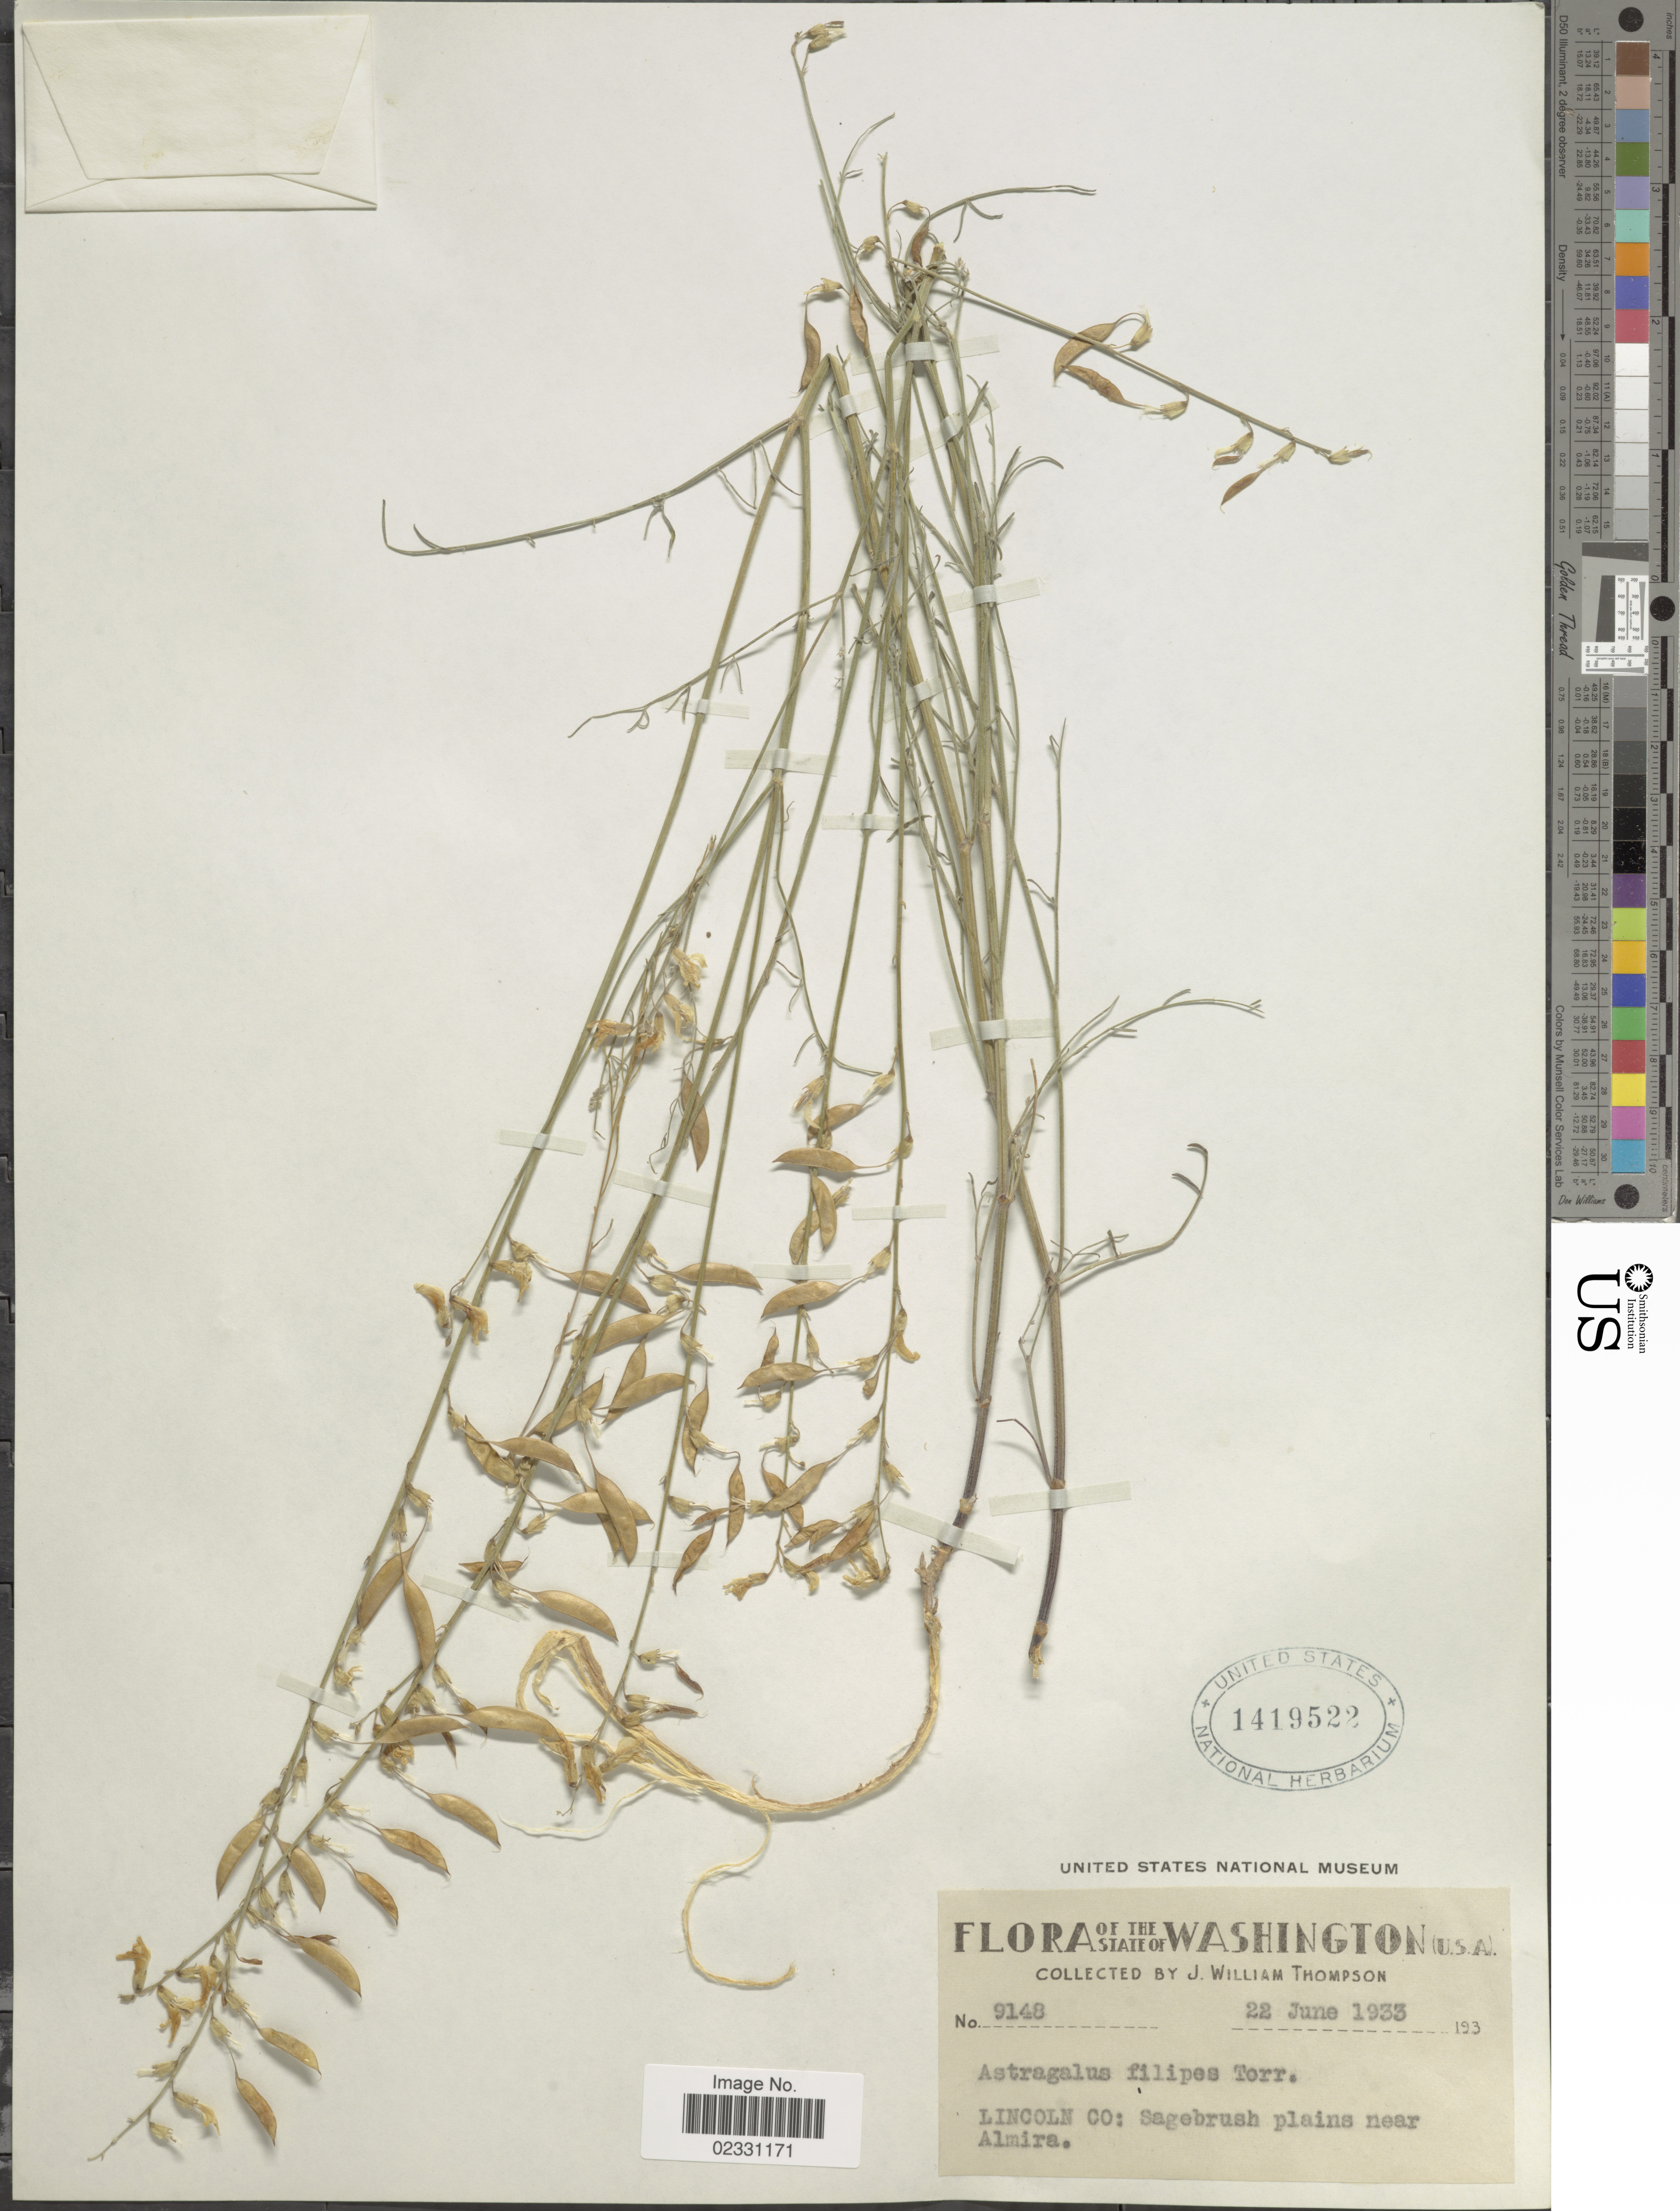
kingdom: Plantae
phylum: Tracheophyta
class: Magnoliopsida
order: Fabales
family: Fabaceae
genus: Astragalus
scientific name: Astragalus filipes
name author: A. Gray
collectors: J. W. Thompson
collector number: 9148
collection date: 1933-06-22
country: United States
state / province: Washington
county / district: Lincoln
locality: Lincoln Co: near Almira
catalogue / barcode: US 1419522